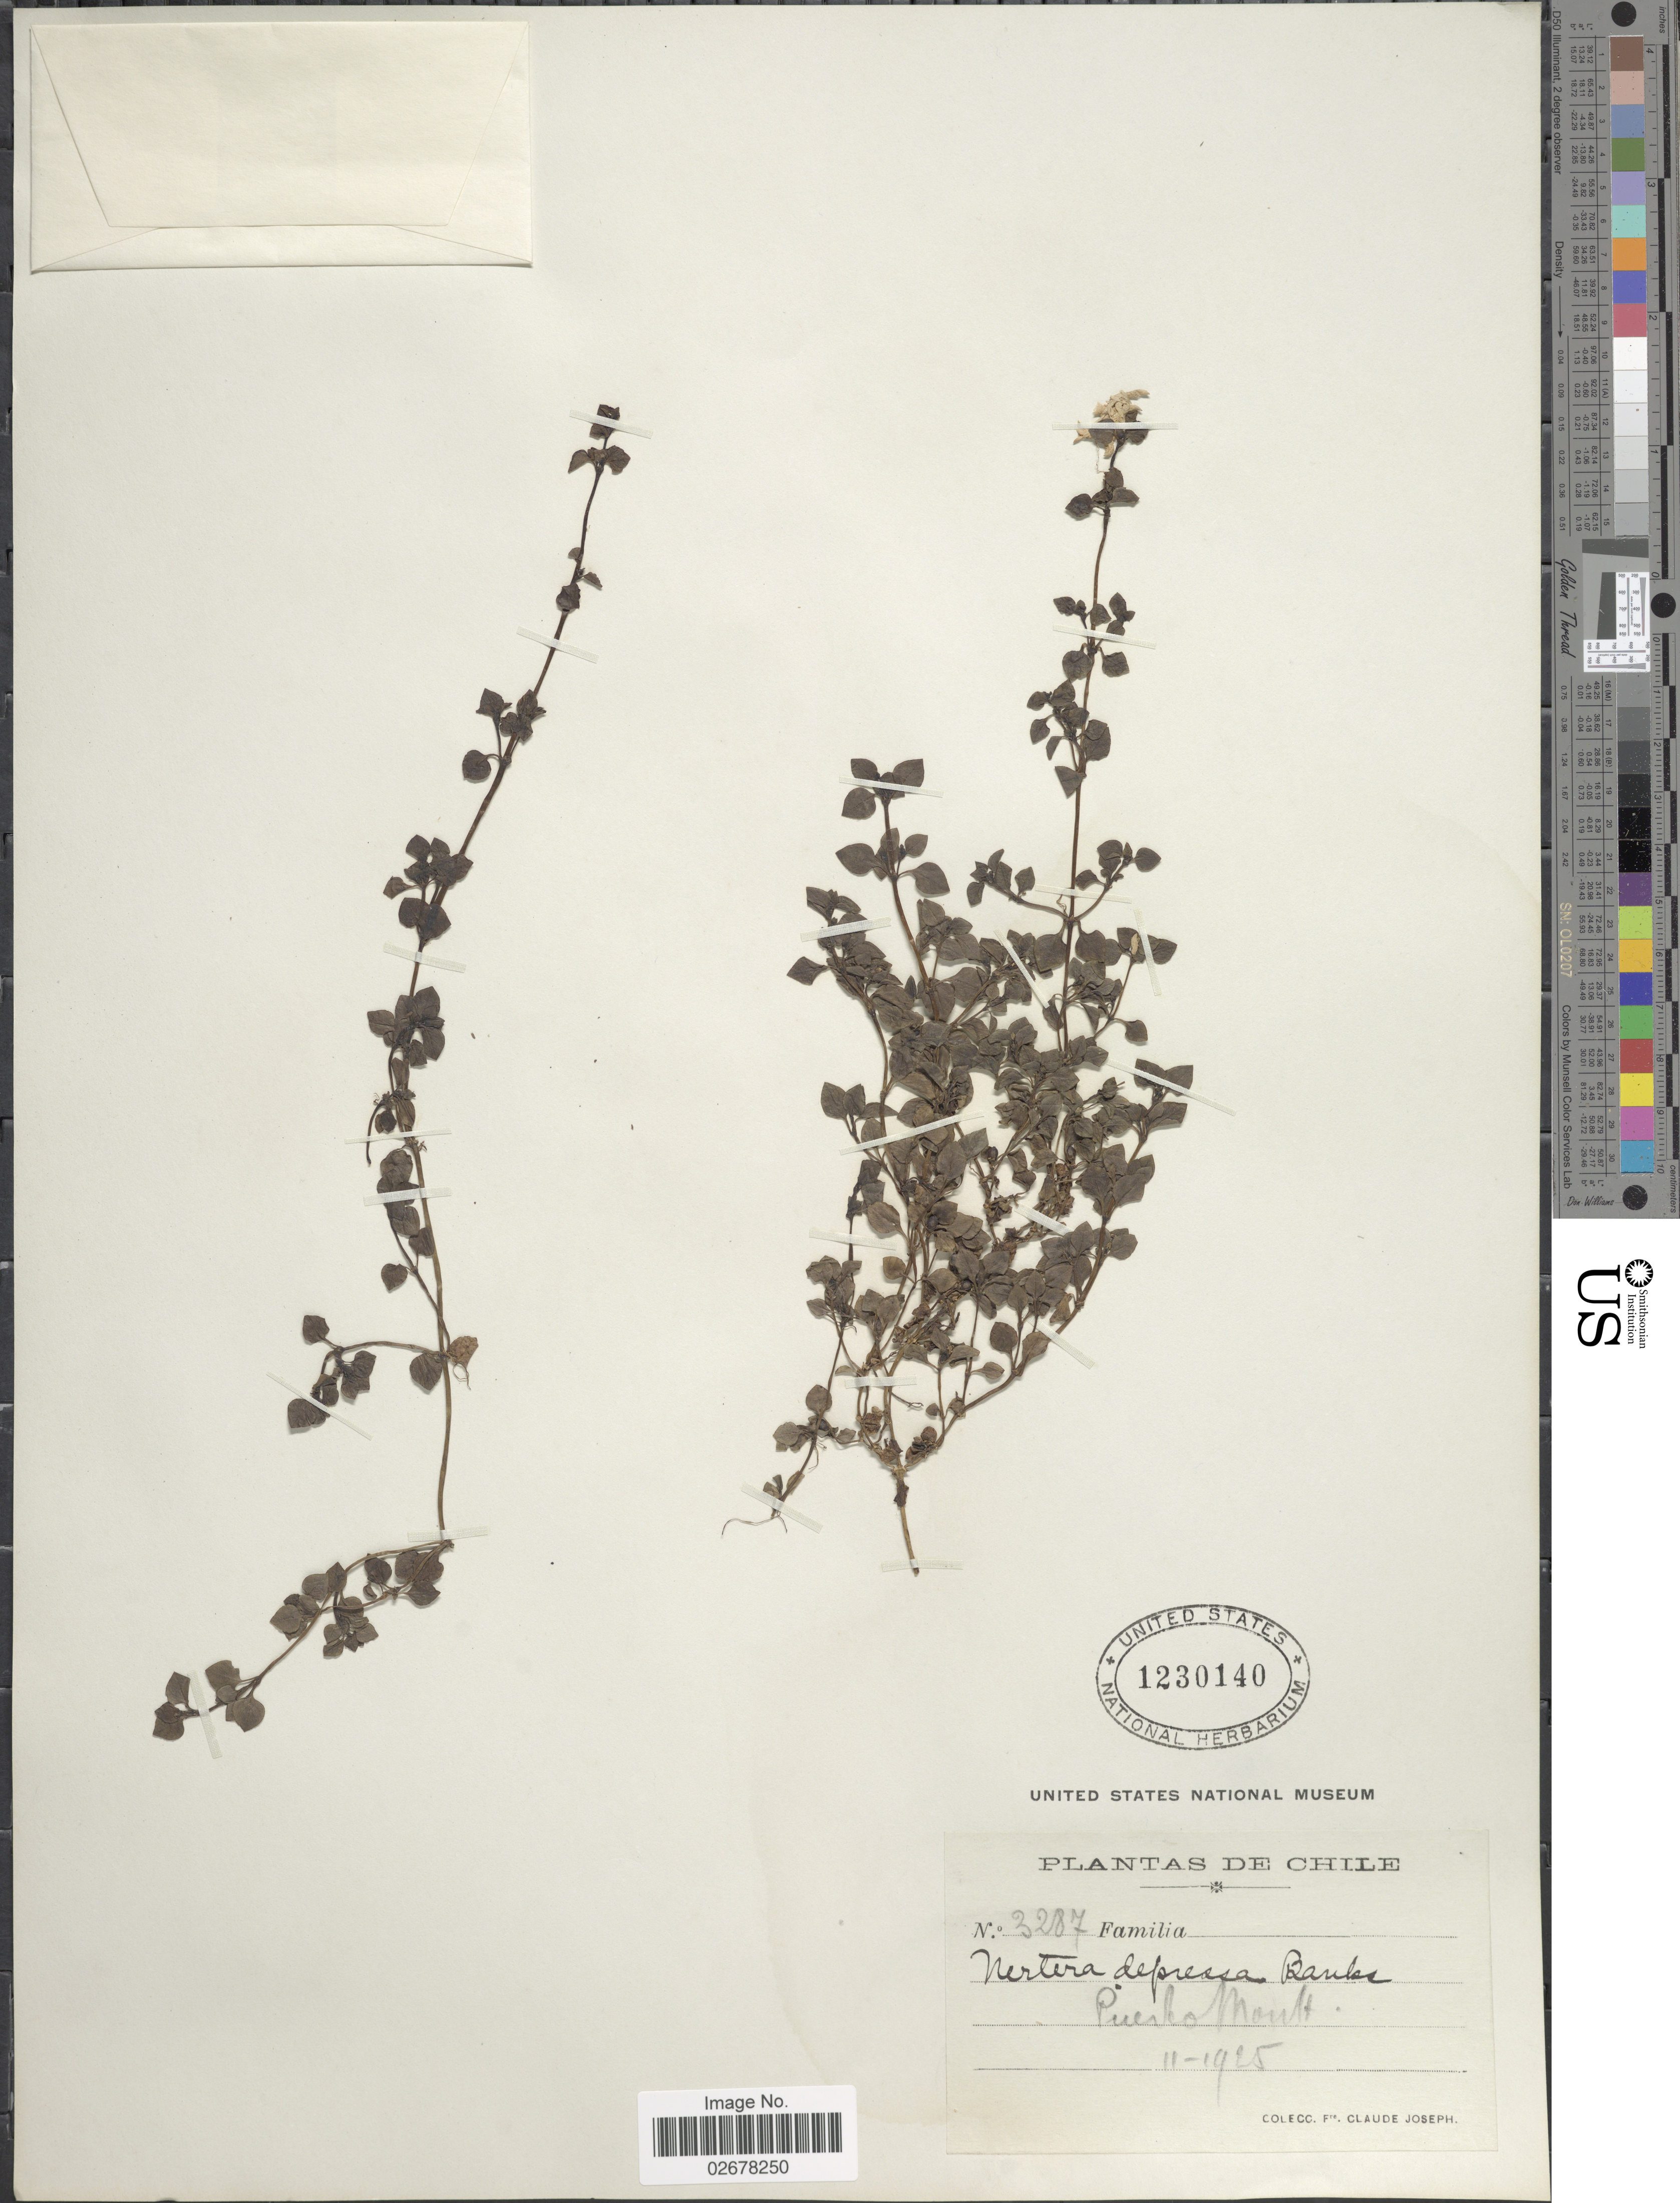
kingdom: Plantae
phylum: Tracheophyta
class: Magnoliopsida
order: Gentianales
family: Rubiaceae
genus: Nertera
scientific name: Nertera depressa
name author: Banks & Sol. ex Gaertn.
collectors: Bro. Claude-Joseph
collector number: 3287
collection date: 1925-11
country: Chile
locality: Puerto Montt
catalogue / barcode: US 1230140